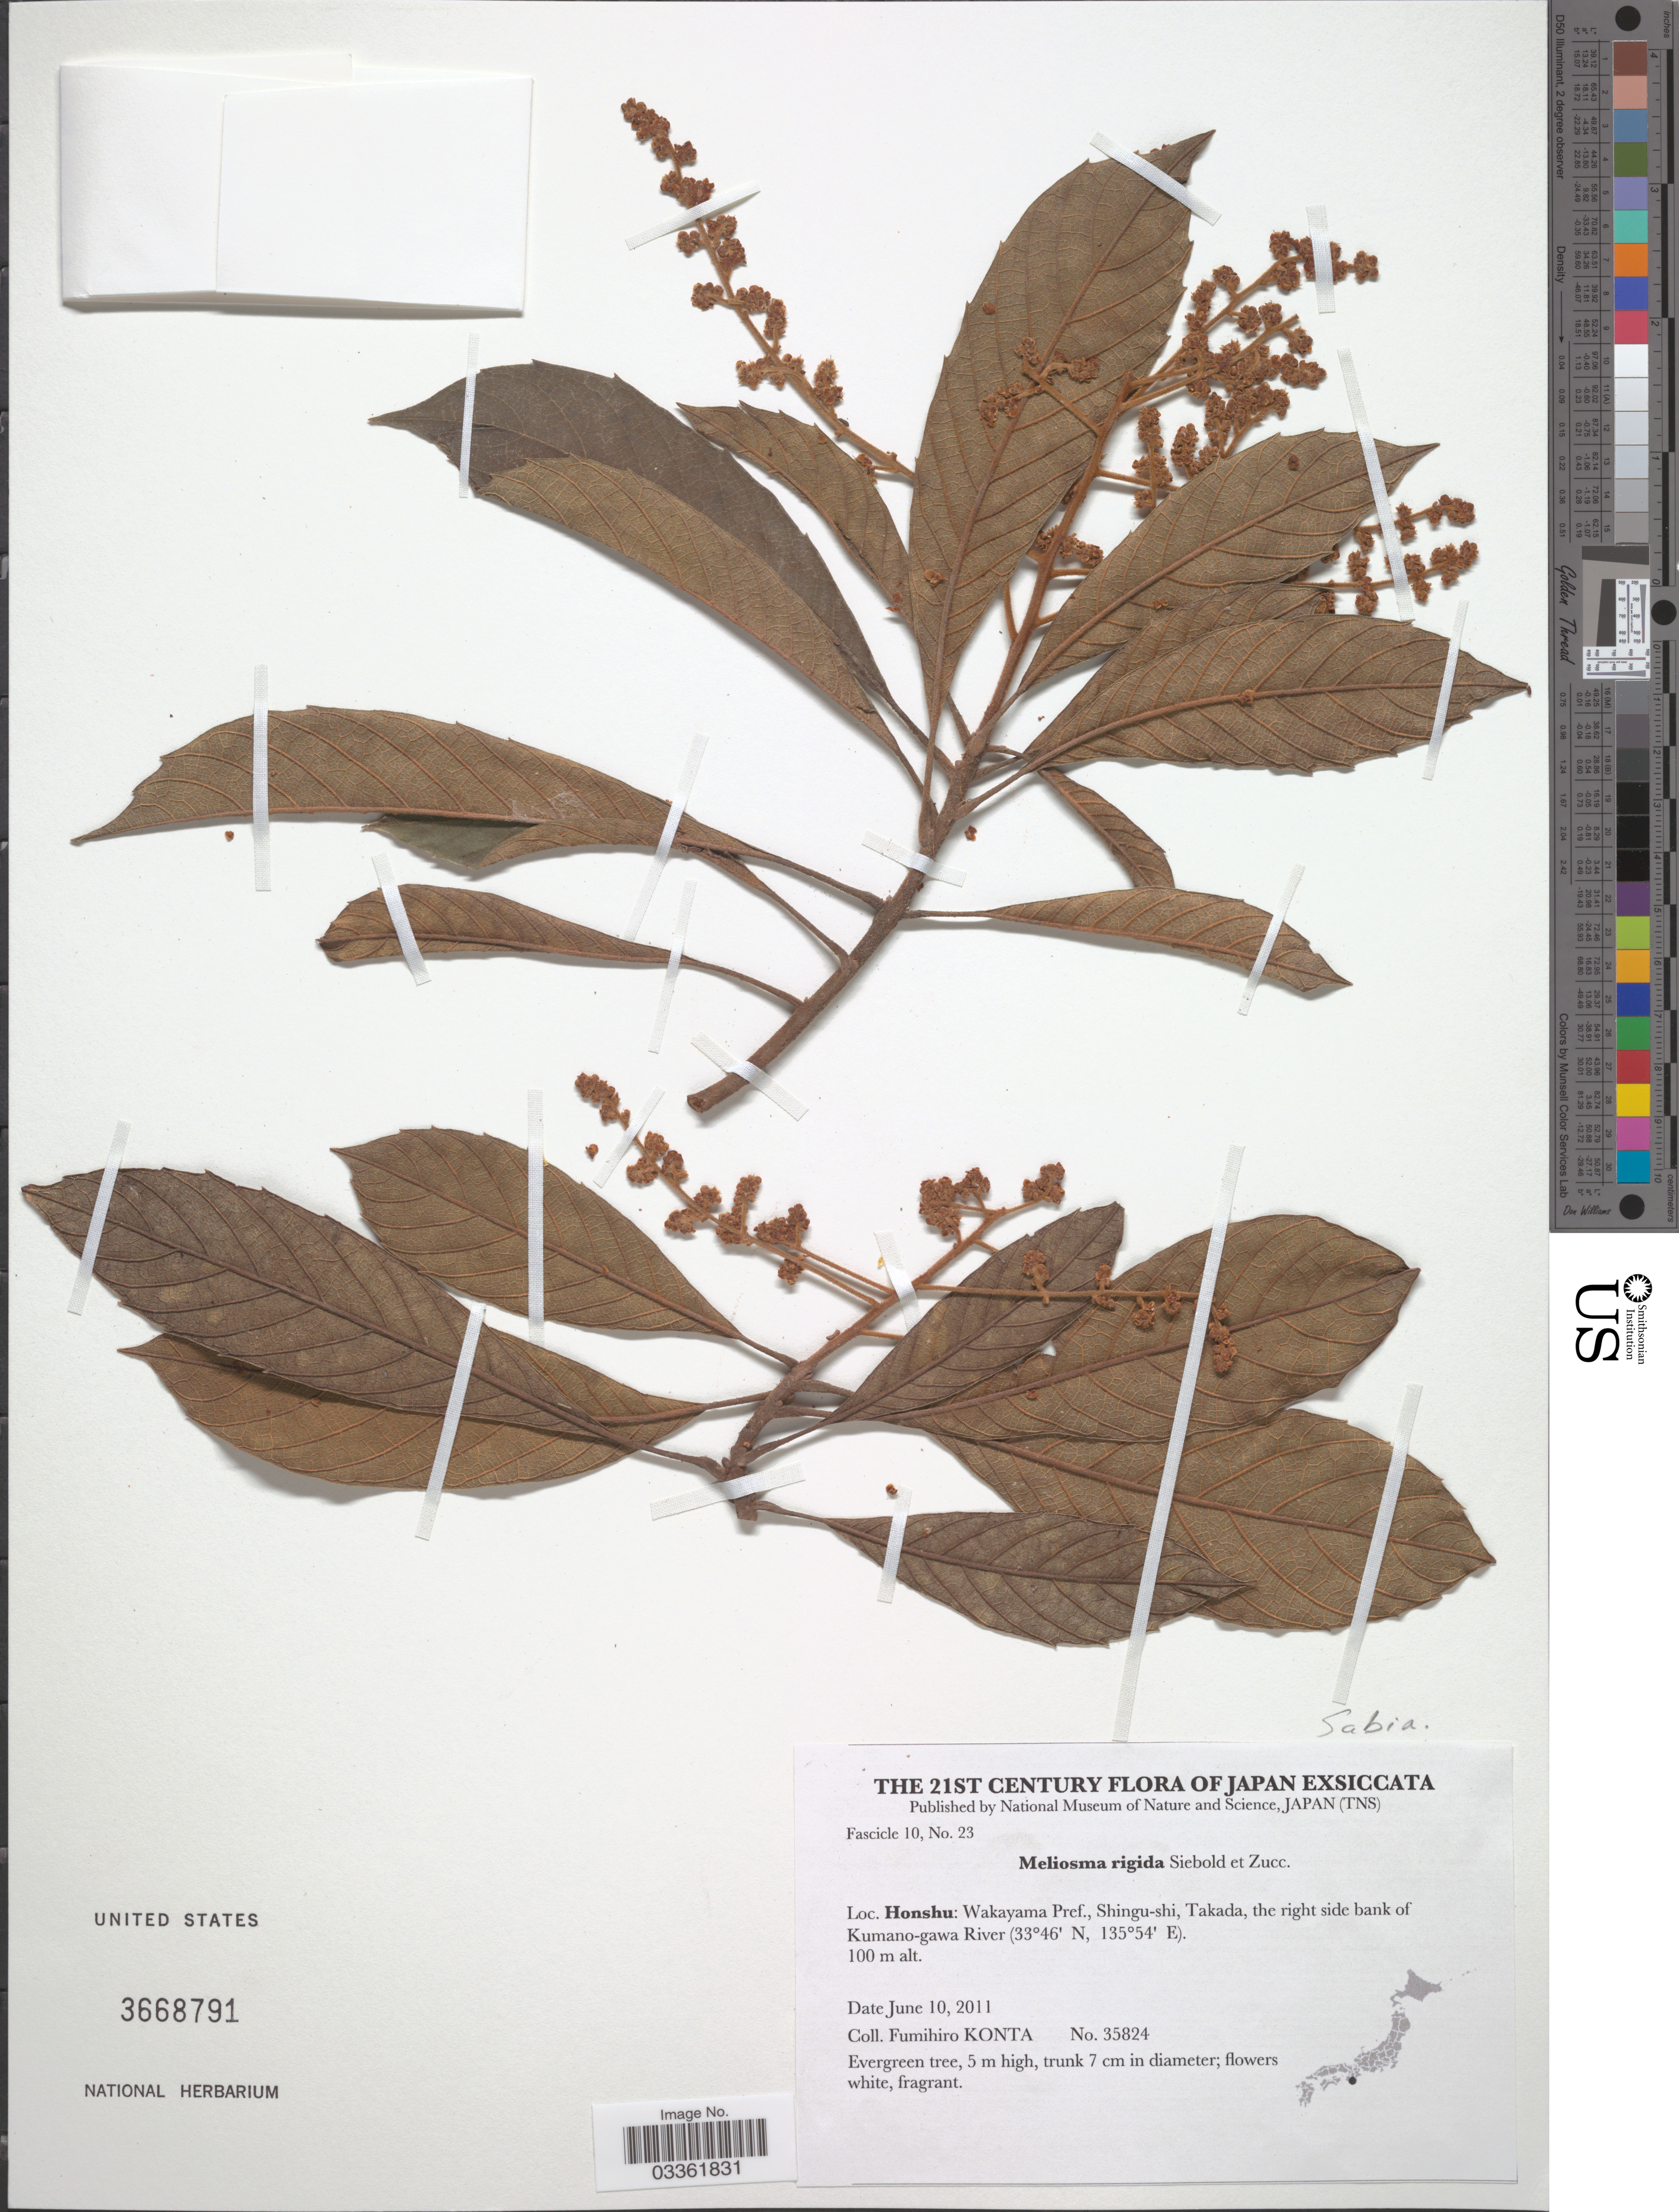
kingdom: Plantae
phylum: Tracheophyta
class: Magnoliopsida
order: Proteales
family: Sabiaceae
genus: Meliosma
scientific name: Meliosma rigida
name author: Siebold & Zucc.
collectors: F. Konta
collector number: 35824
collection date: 2011-06-10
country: Japan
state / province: Wakayama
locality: Honshu: Wakayama Pref., Shingu-shi, Takada, the right side bank of Kumano-gawa River.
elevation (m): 100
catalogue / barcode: US 3668791